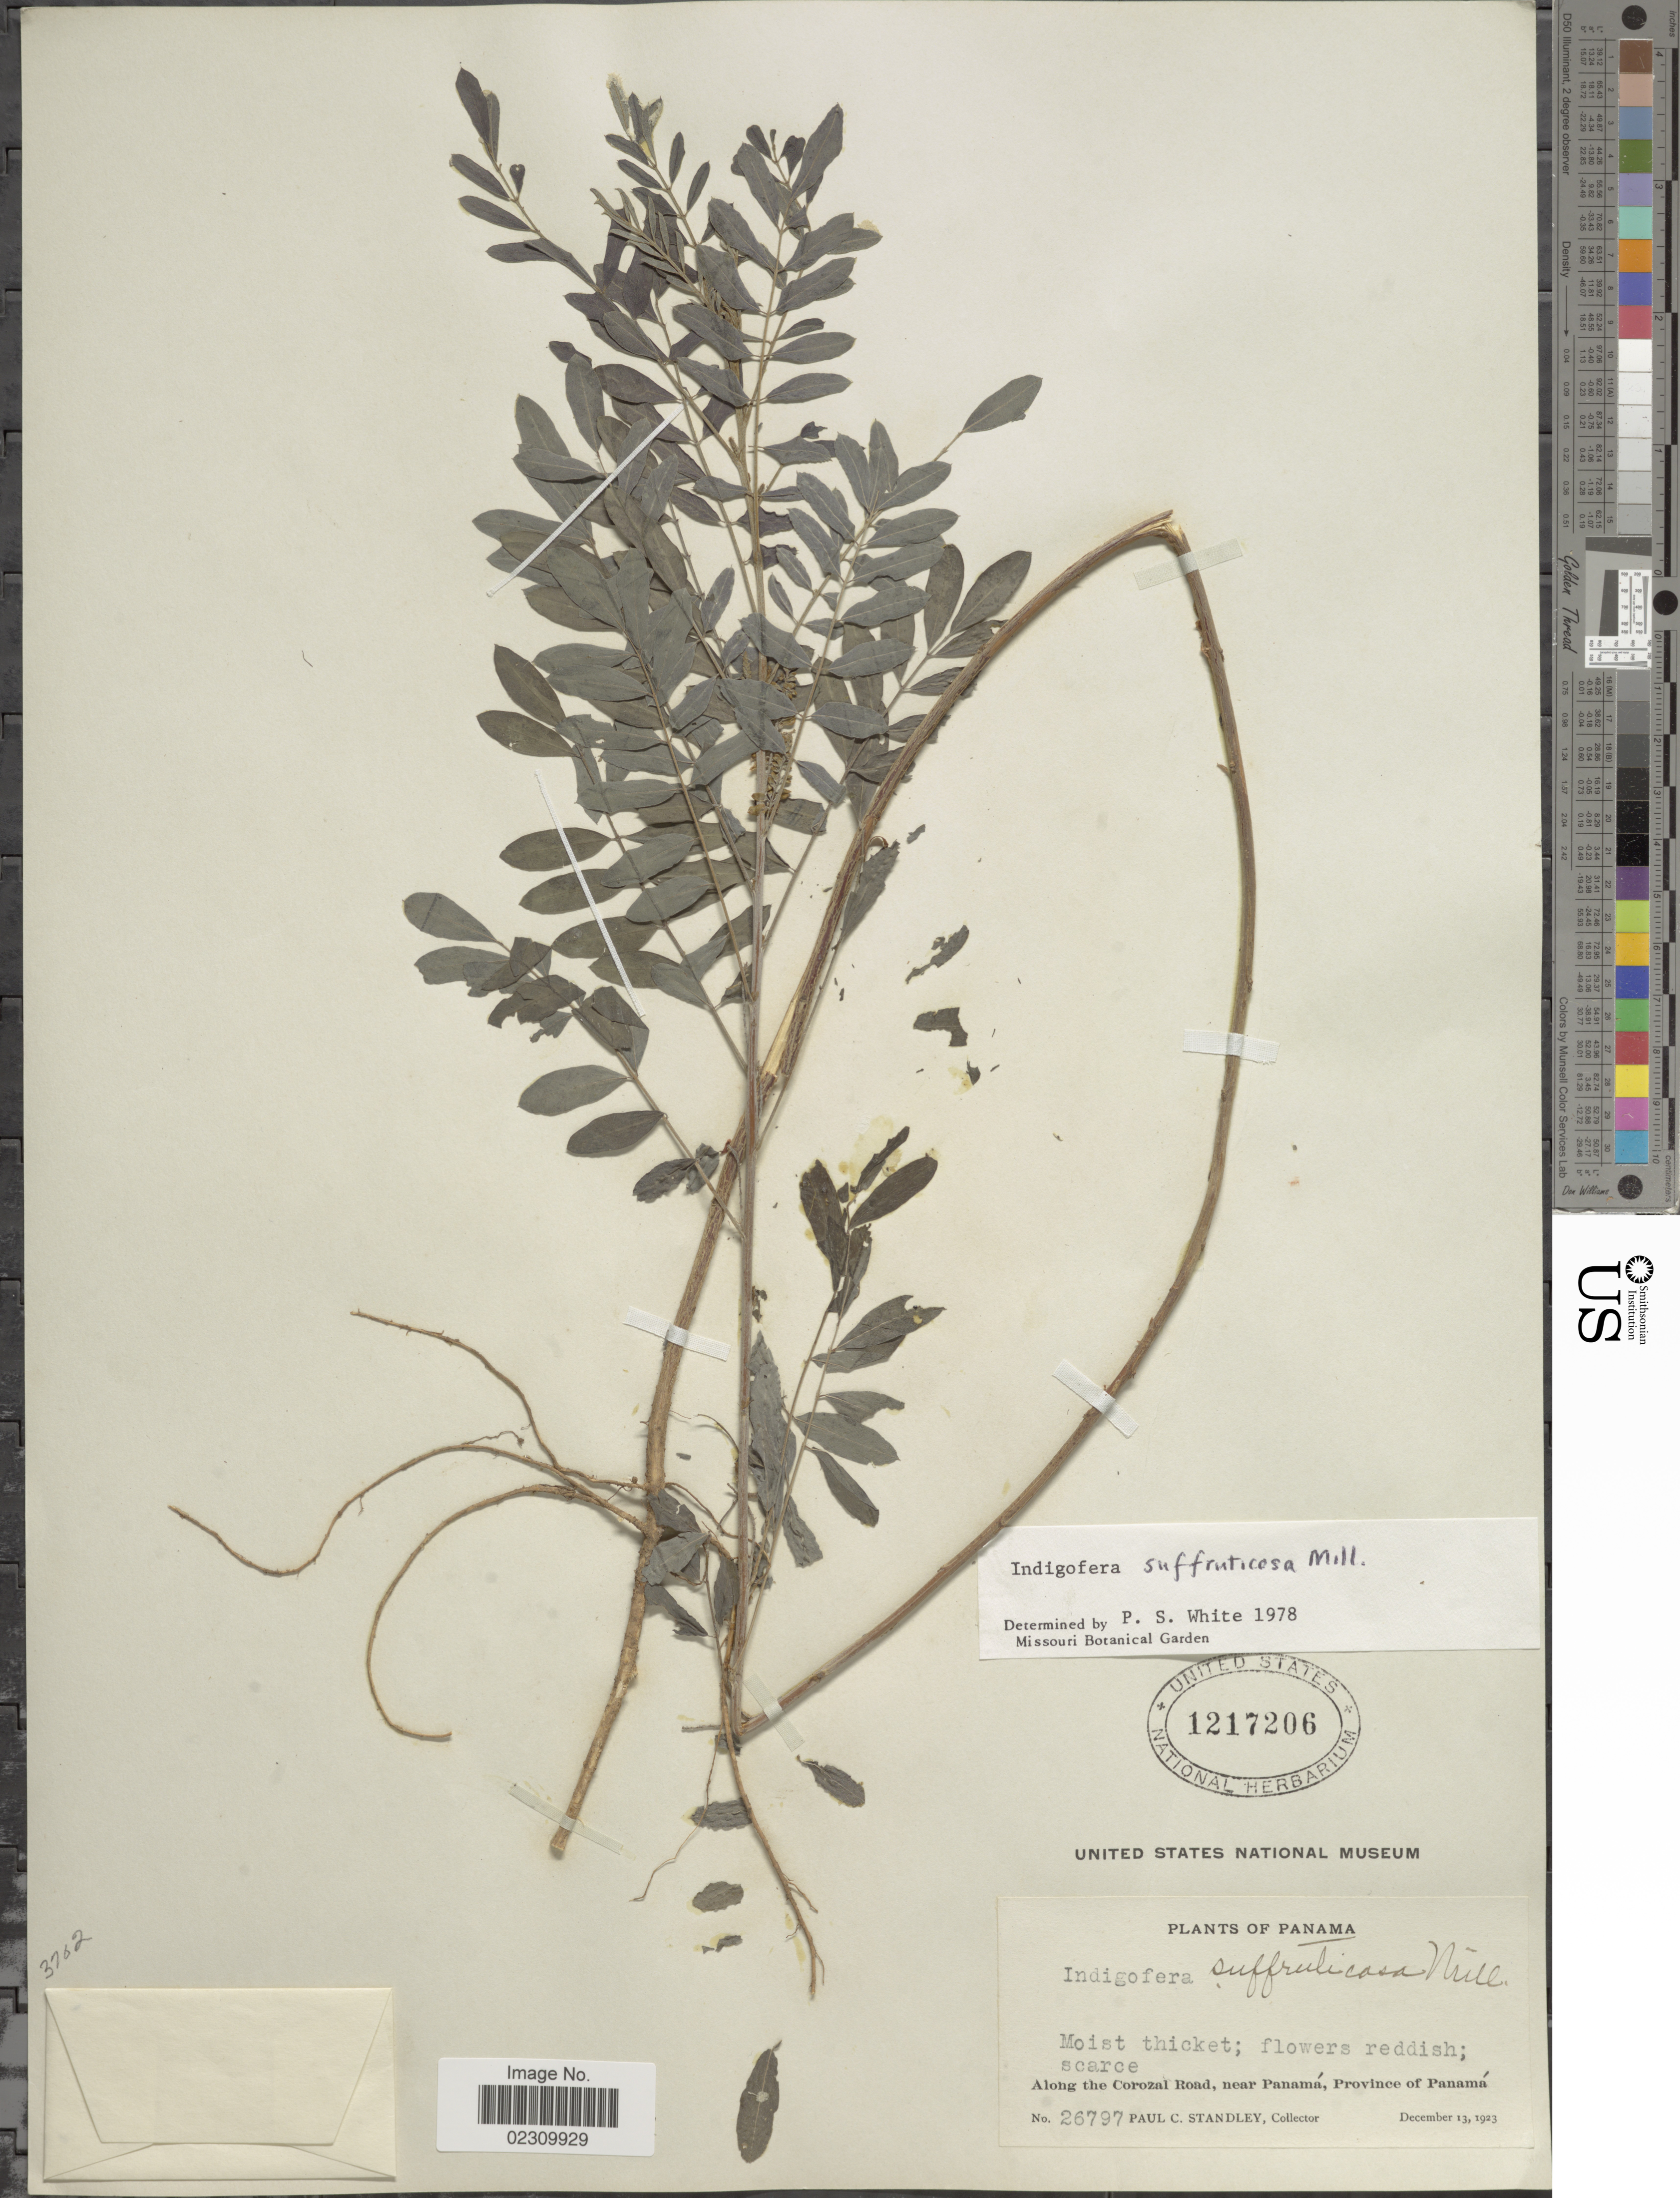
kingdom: Plantae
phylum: Tracheophyta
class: Magnoliopsida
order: Fabales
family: Fabaceae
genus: Indigofera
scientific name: Indigofera suffruticosa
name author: Mill.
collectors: P. C. Standley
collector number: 267497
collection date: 1923-12-13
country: Panama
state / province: Panamá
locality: Along the Corozal Road, near Panama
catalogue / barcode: US 1217206